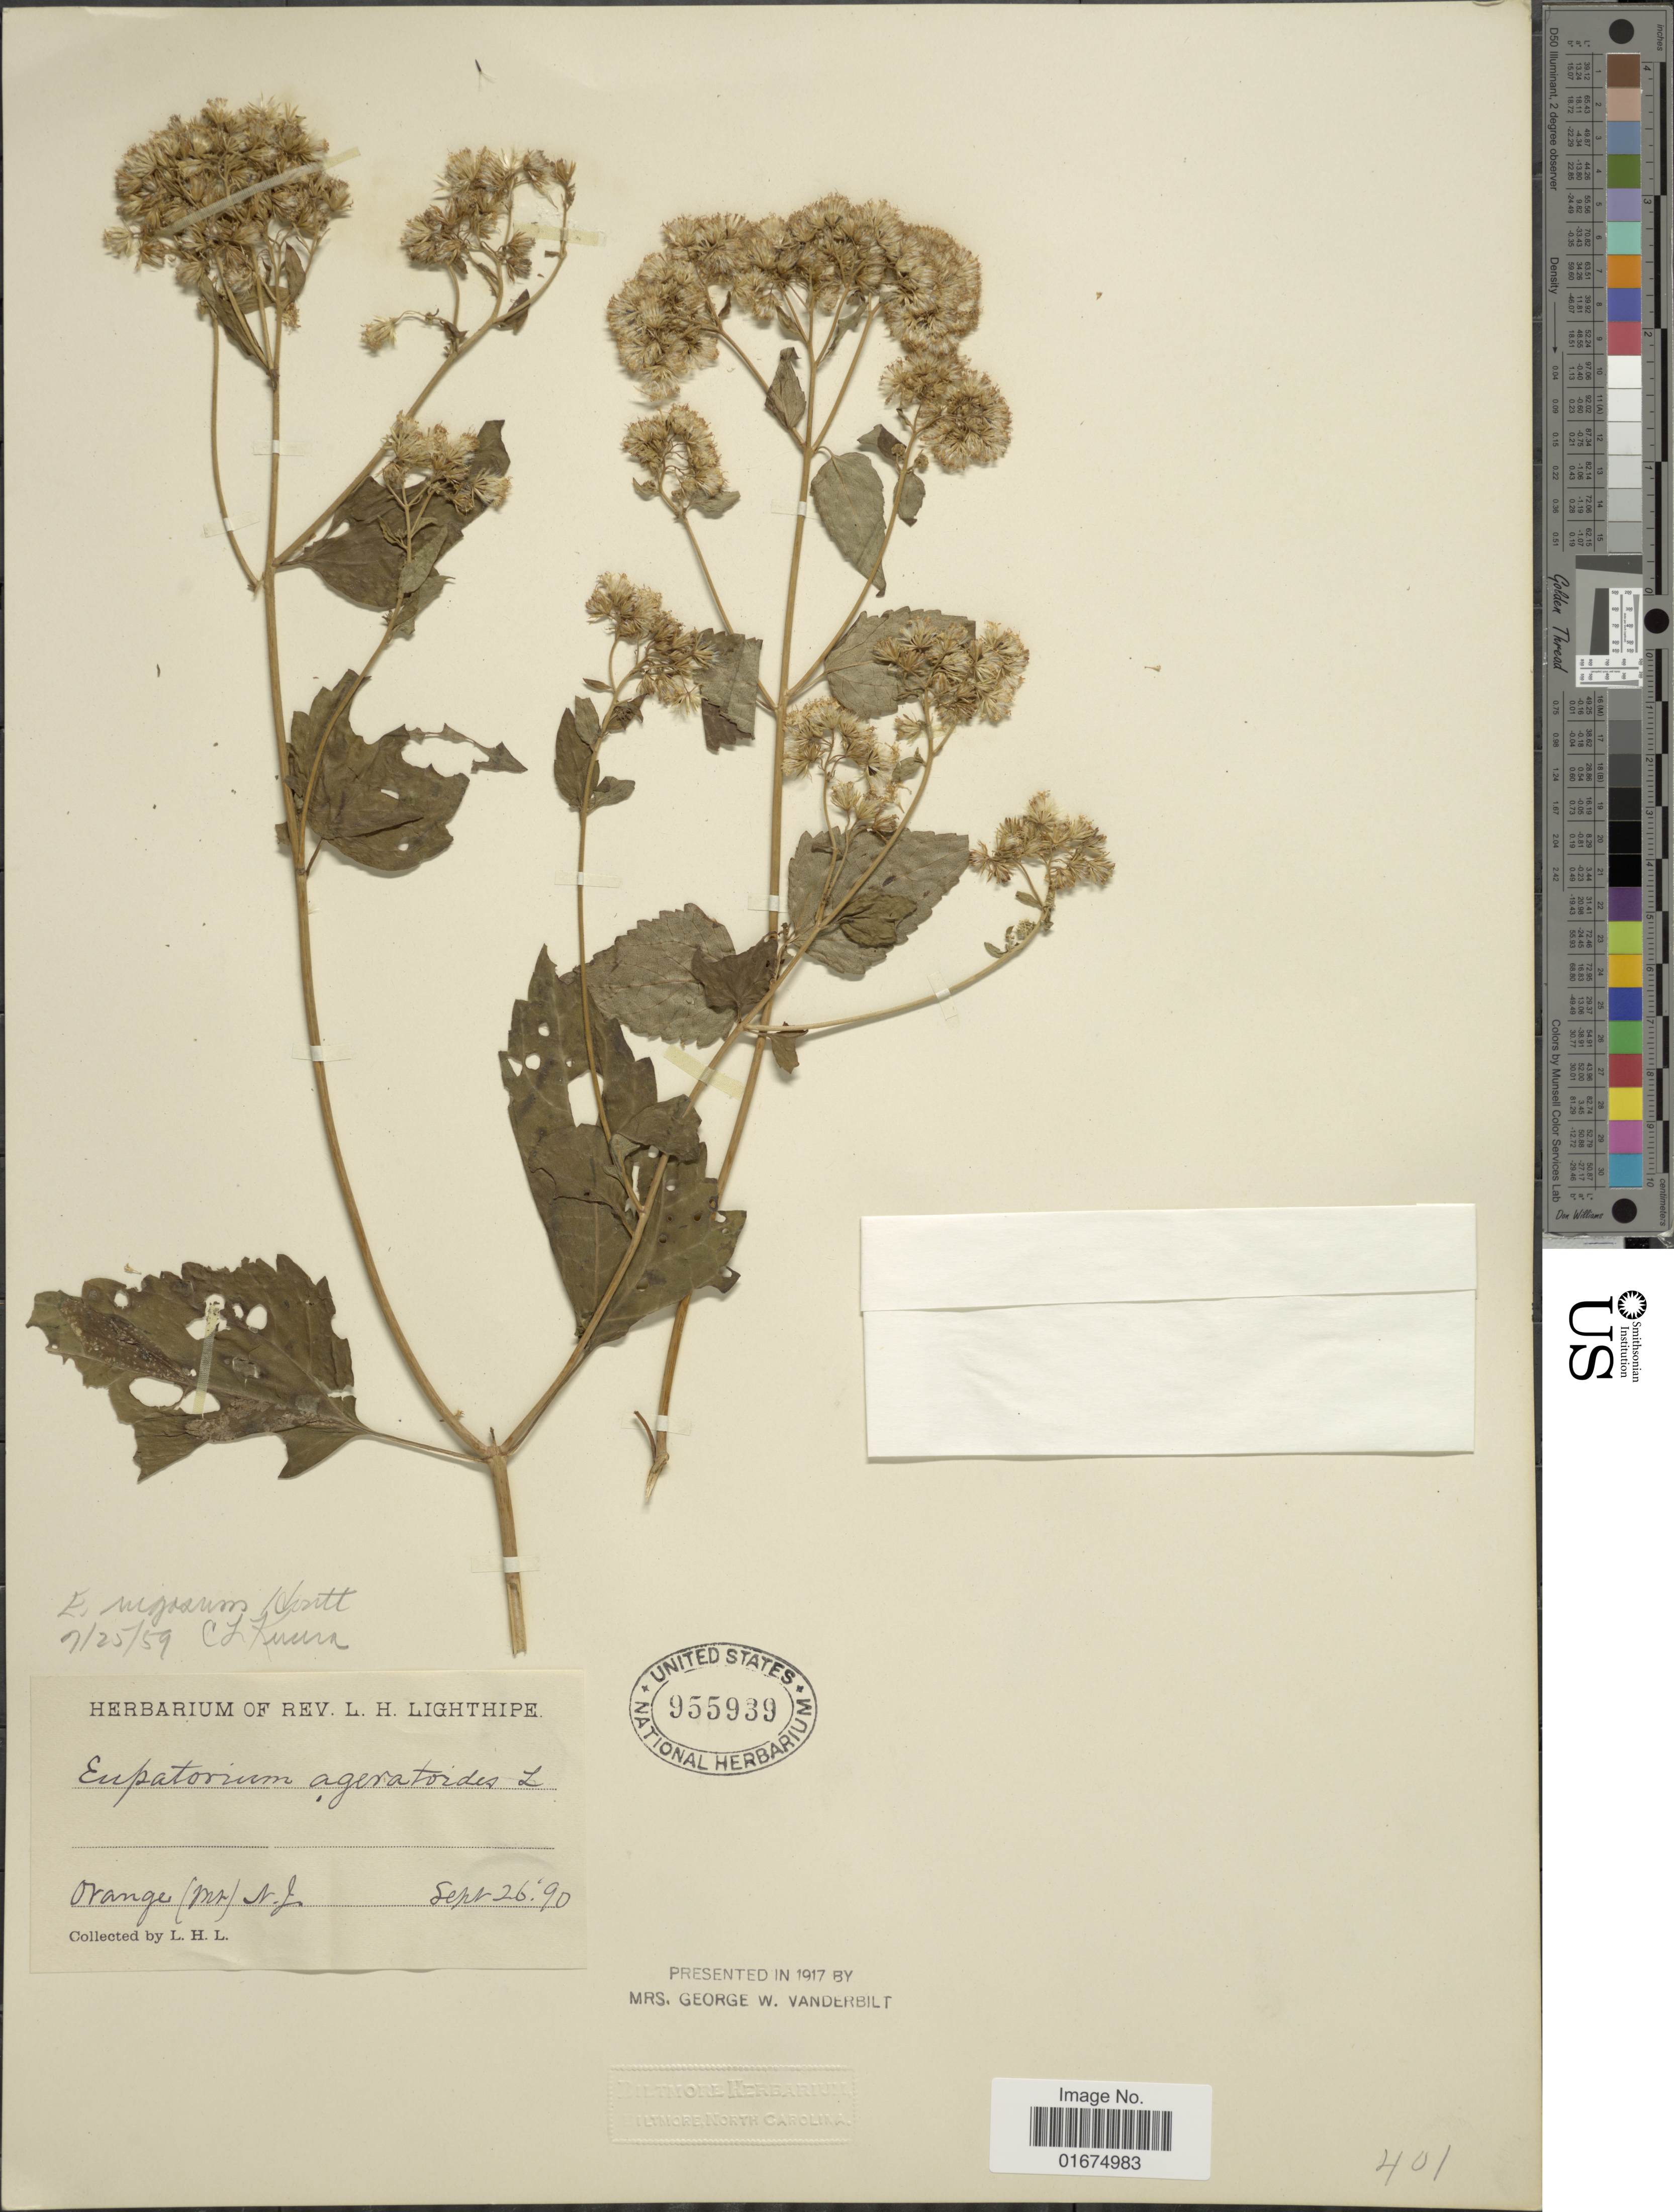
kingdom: Plantae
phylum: Tracheophyta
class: Magnoliopsida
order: Asterales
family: Asteraceae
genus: Ageratina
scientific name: Ageratina altissima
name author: (L.) R.M. King & H. Rob.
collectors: L. H. Lighthipe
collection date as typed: Transcribed d/m/y: 26/9/90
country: United States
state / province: New Jersey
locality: Orange (Mt.)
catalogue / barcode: US 955939